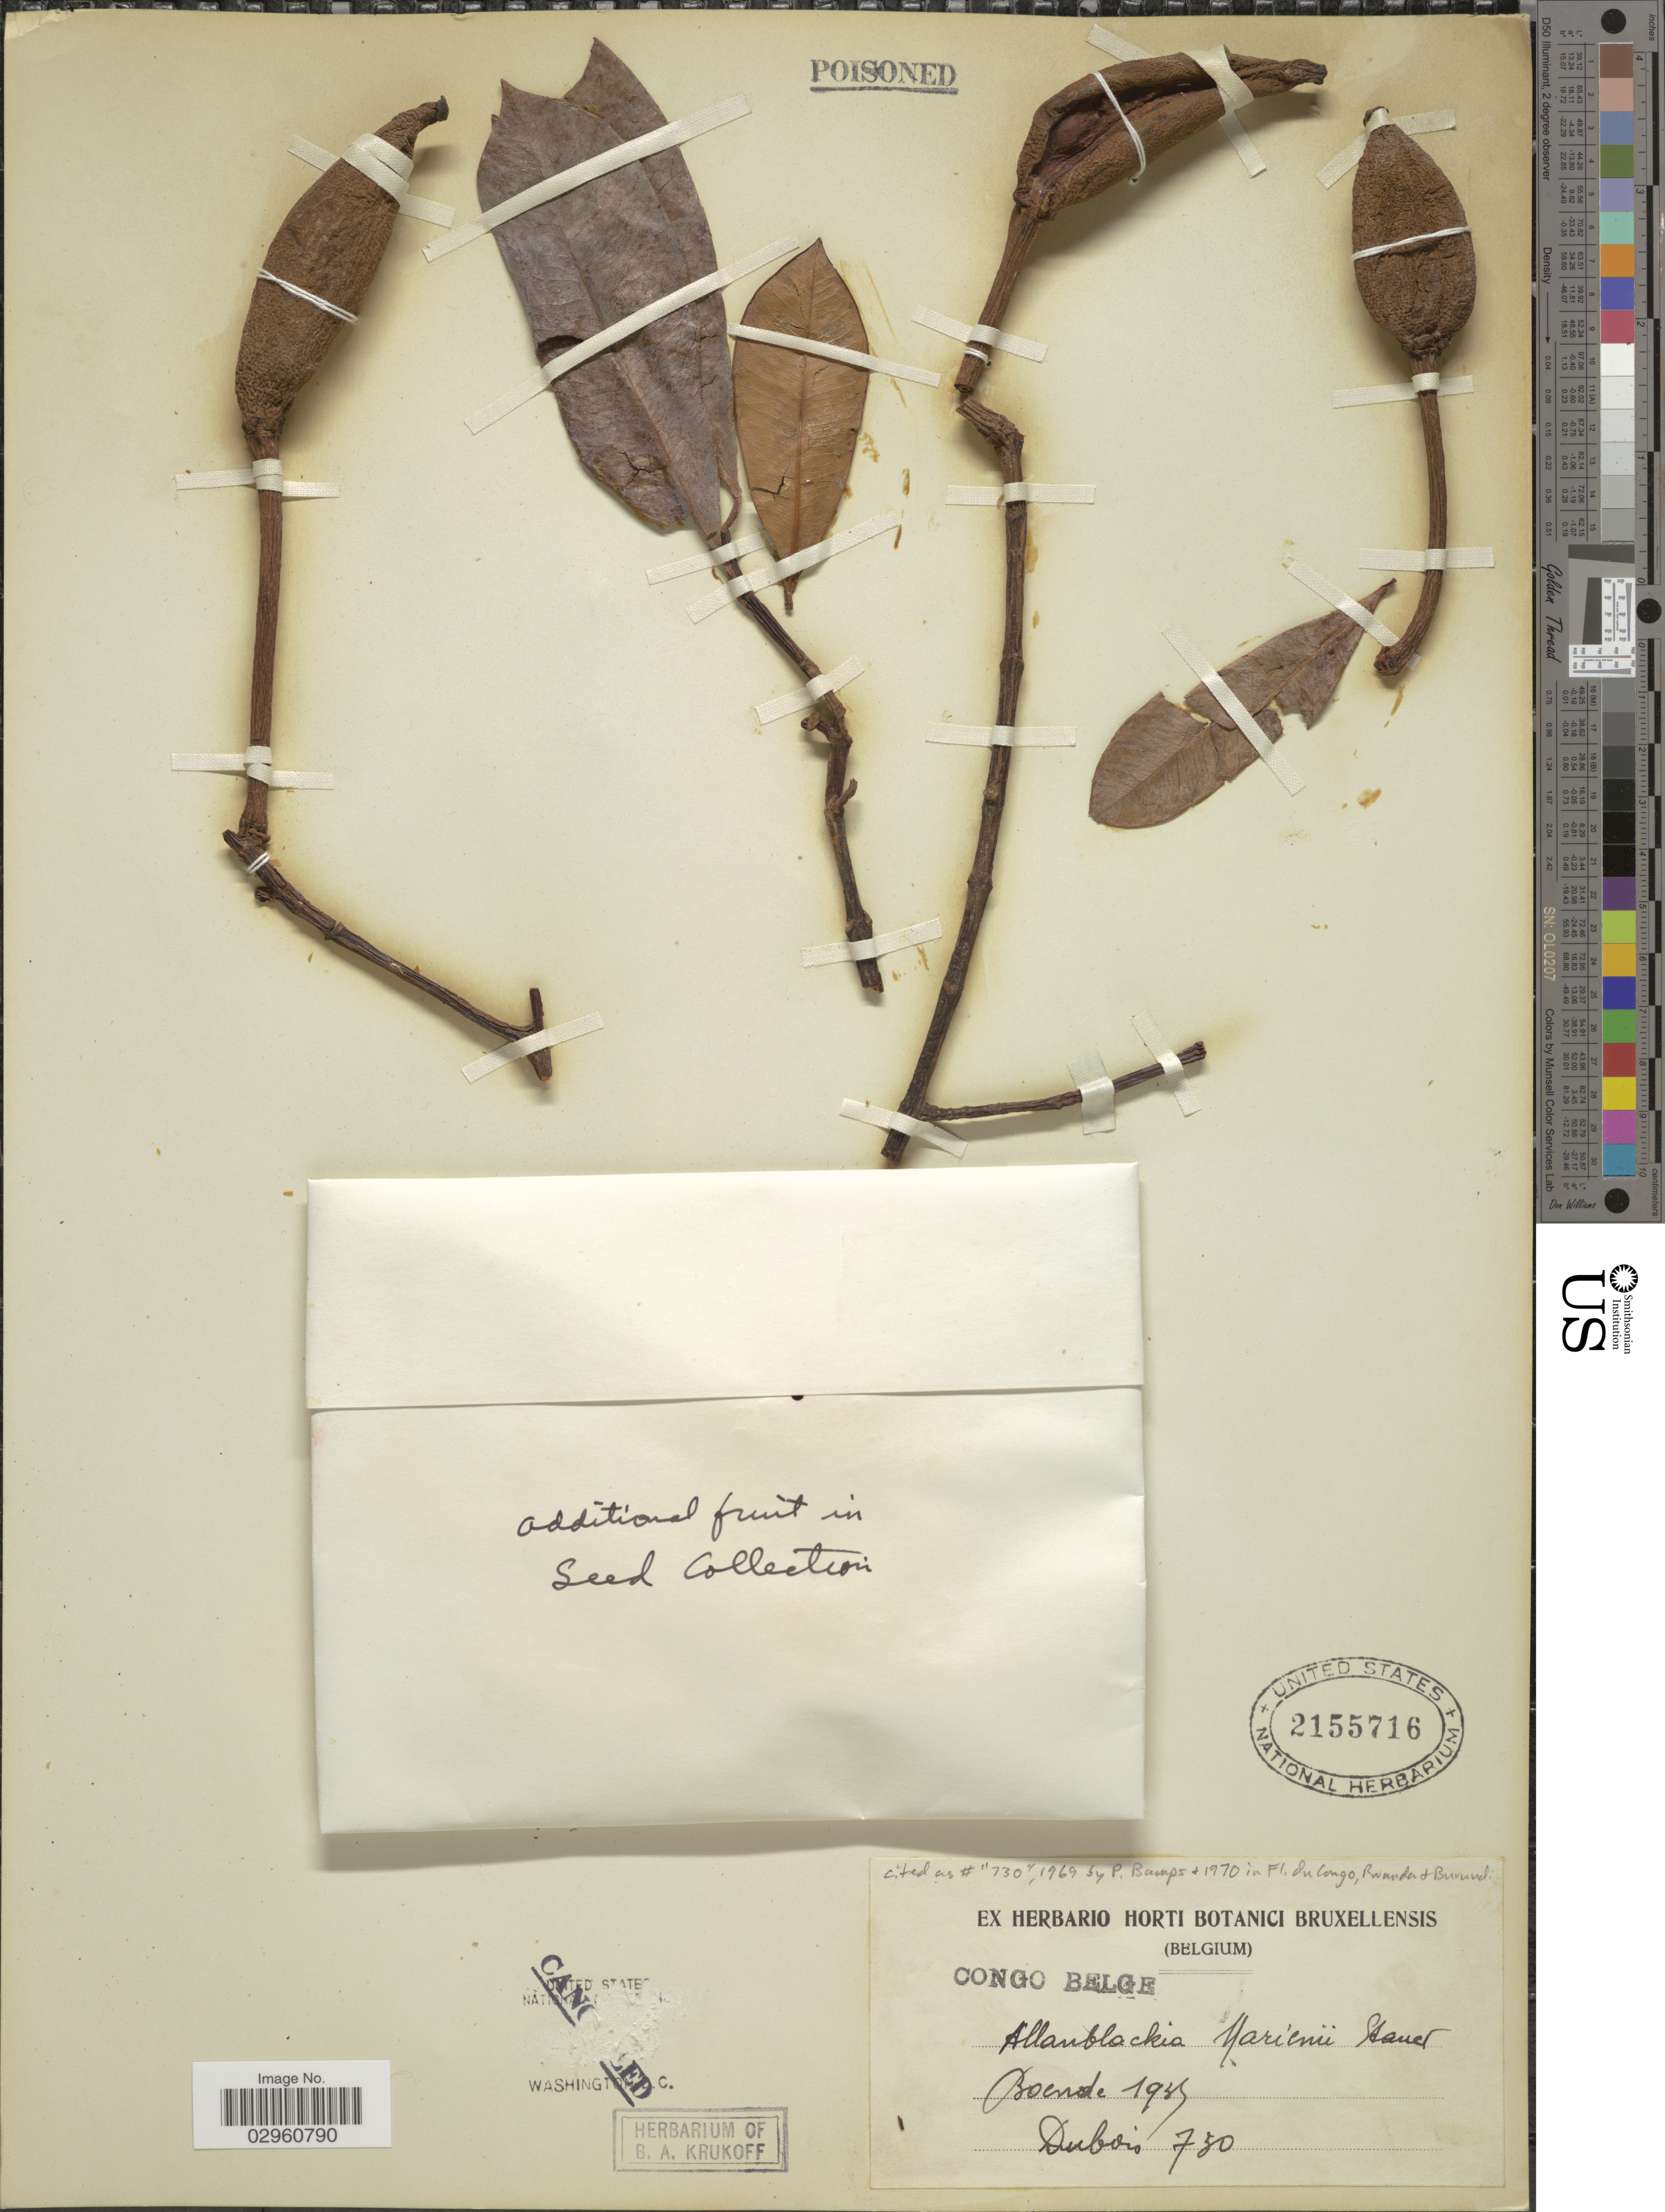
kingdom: Plantae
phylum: Tracheophyta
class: Magnoliopsida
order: Malpighiales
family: Clusiaceae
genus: Allanblackia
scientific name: Allanblackia marienii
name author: Staner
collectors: -. Dubois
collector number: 730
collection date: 1935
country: Congo, Democratic Republic of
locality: Congo Belge. Boende.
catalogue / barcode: US 2155716